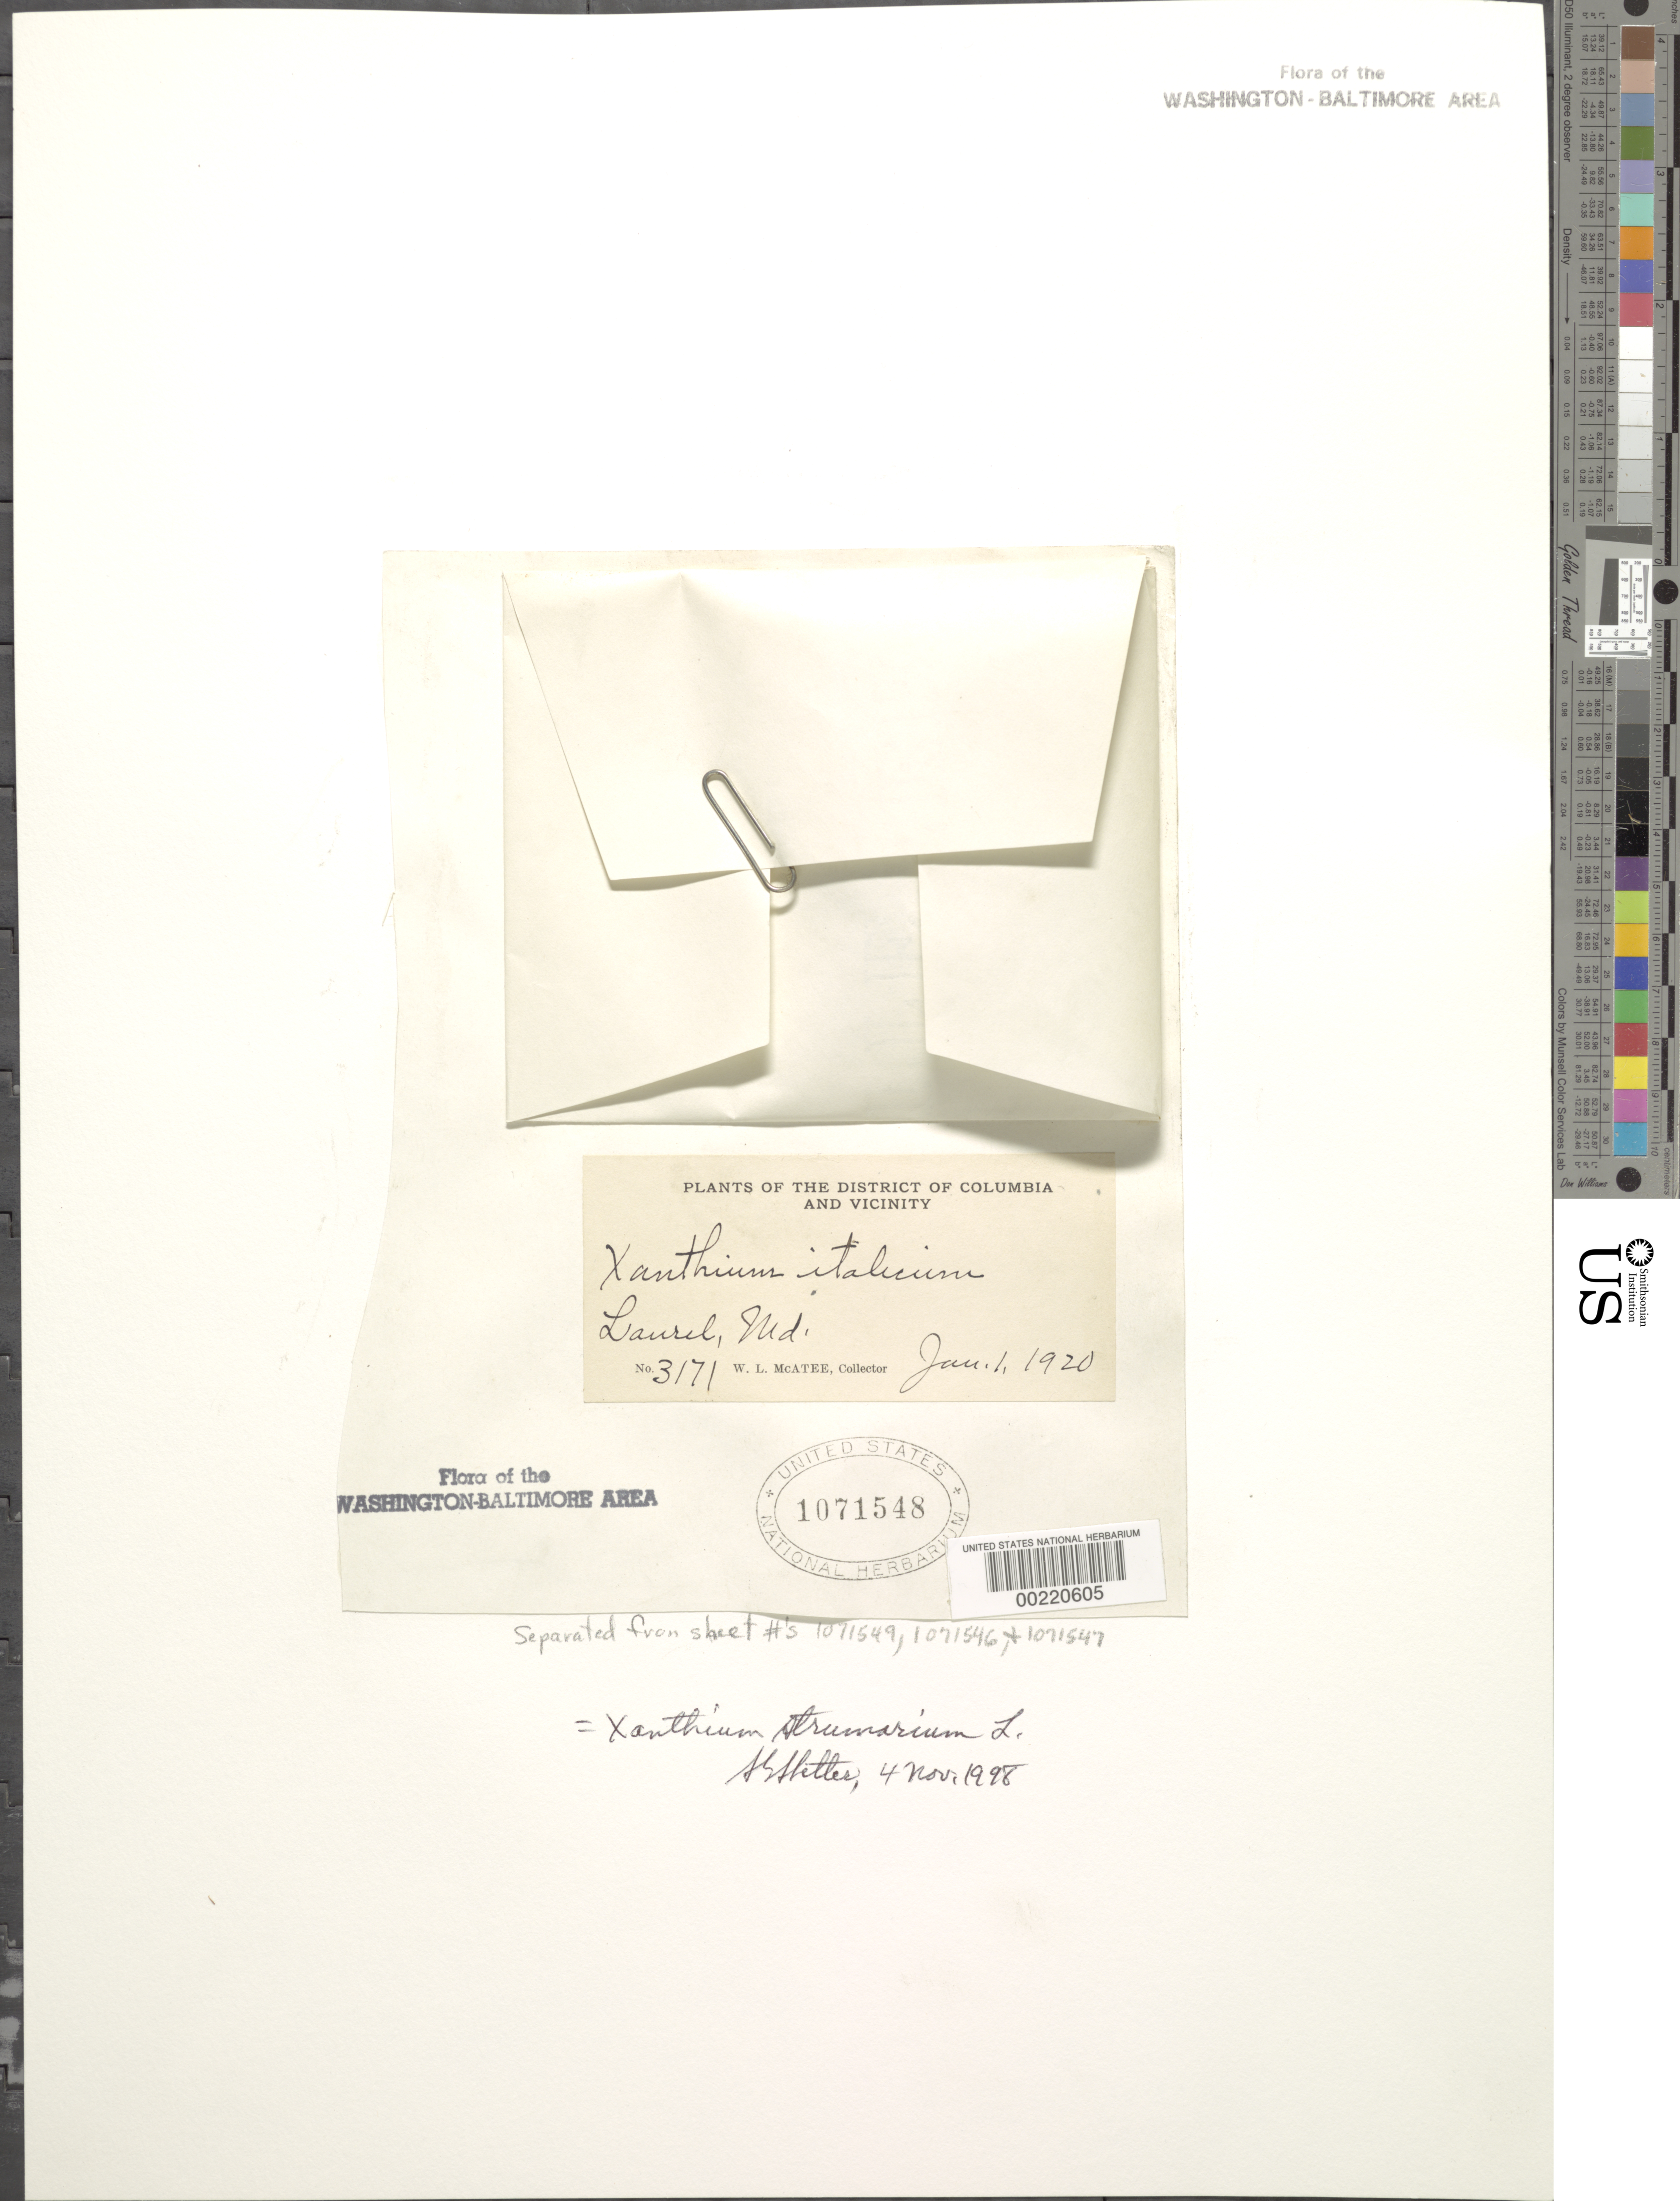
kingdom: Plantae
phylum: Tracheophyta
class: Magnoliopsida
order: Asterales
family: Asteraceae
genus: Xanthium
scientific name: Xanthium strumarium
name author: L.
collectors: W. McAtee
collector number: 3171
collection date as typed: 01 Jan 1920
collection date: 1920-01-01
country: United States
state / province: Maryland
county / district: Prince George's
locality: Laurel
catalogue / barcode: US 1071548